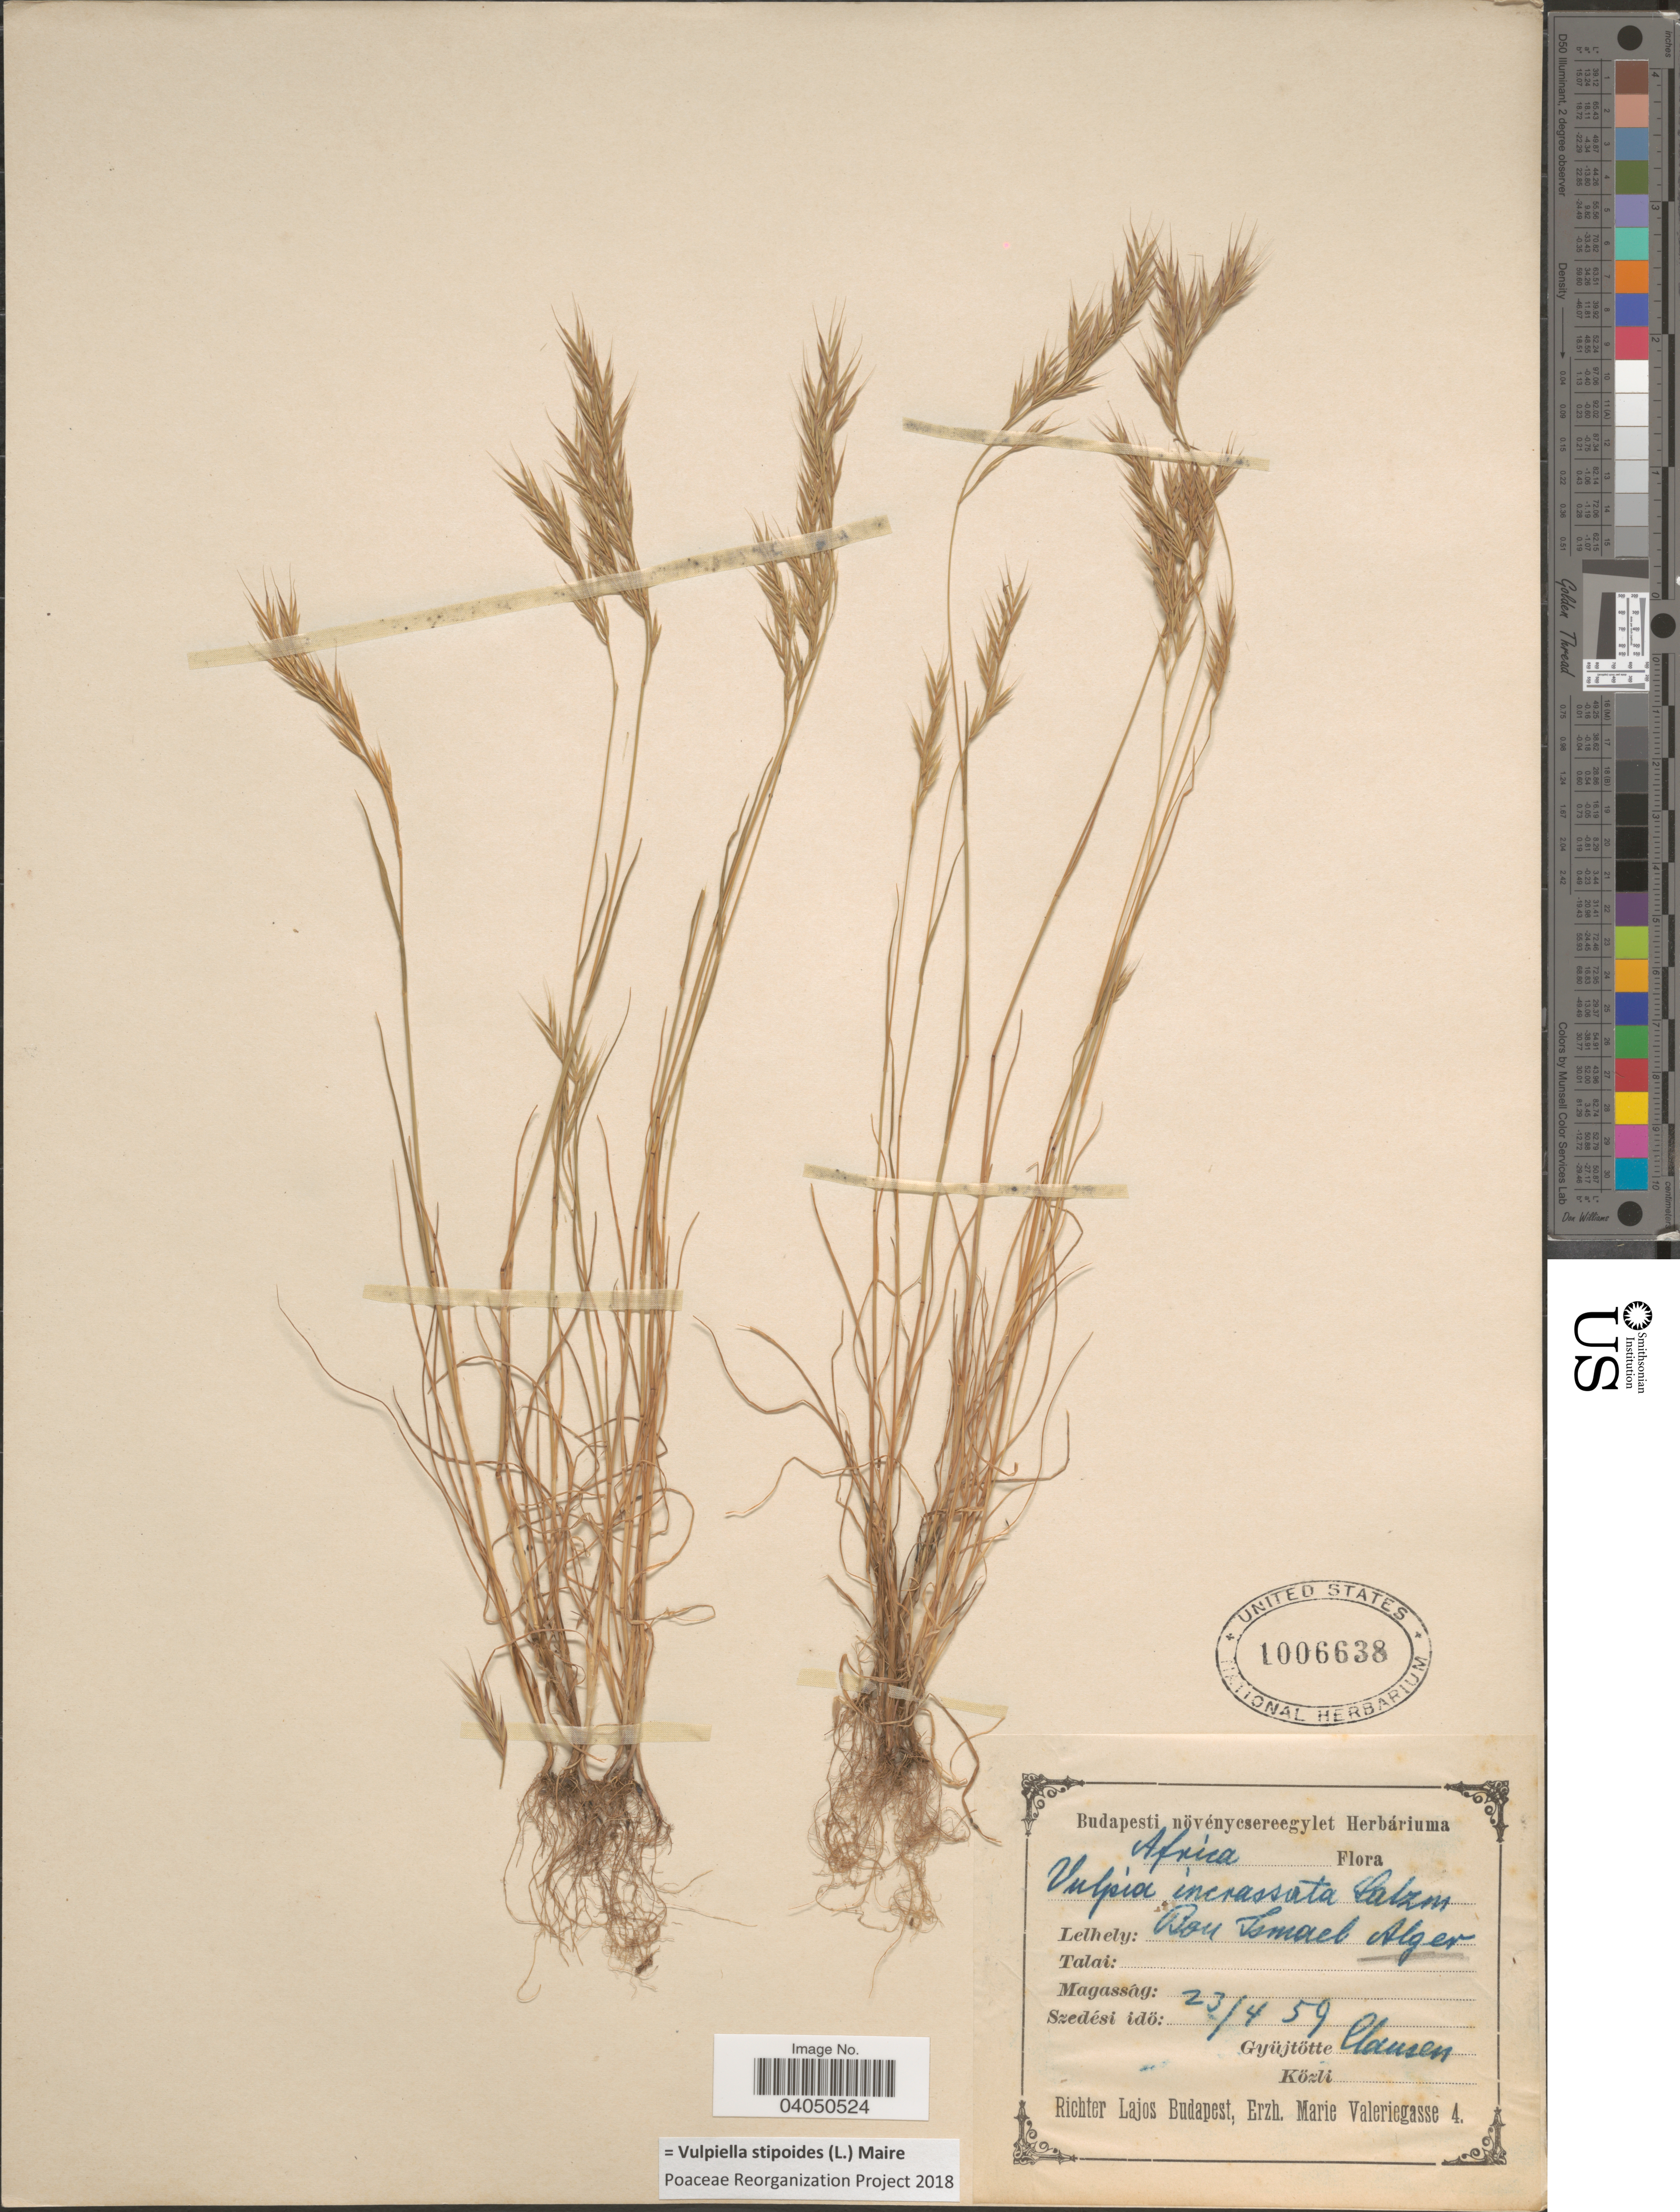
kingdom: Plantae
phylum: Tracheophyta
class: Liliopsida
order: Poales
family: Poaceae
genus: Vulpiella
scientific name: Vulpiella stipoides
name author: (L.) Maire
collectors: Clausen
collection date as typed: Transcribed d/m/y: 23/4/59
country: Algeria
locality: Bay Ismael Alger.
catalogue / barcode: US 1006638